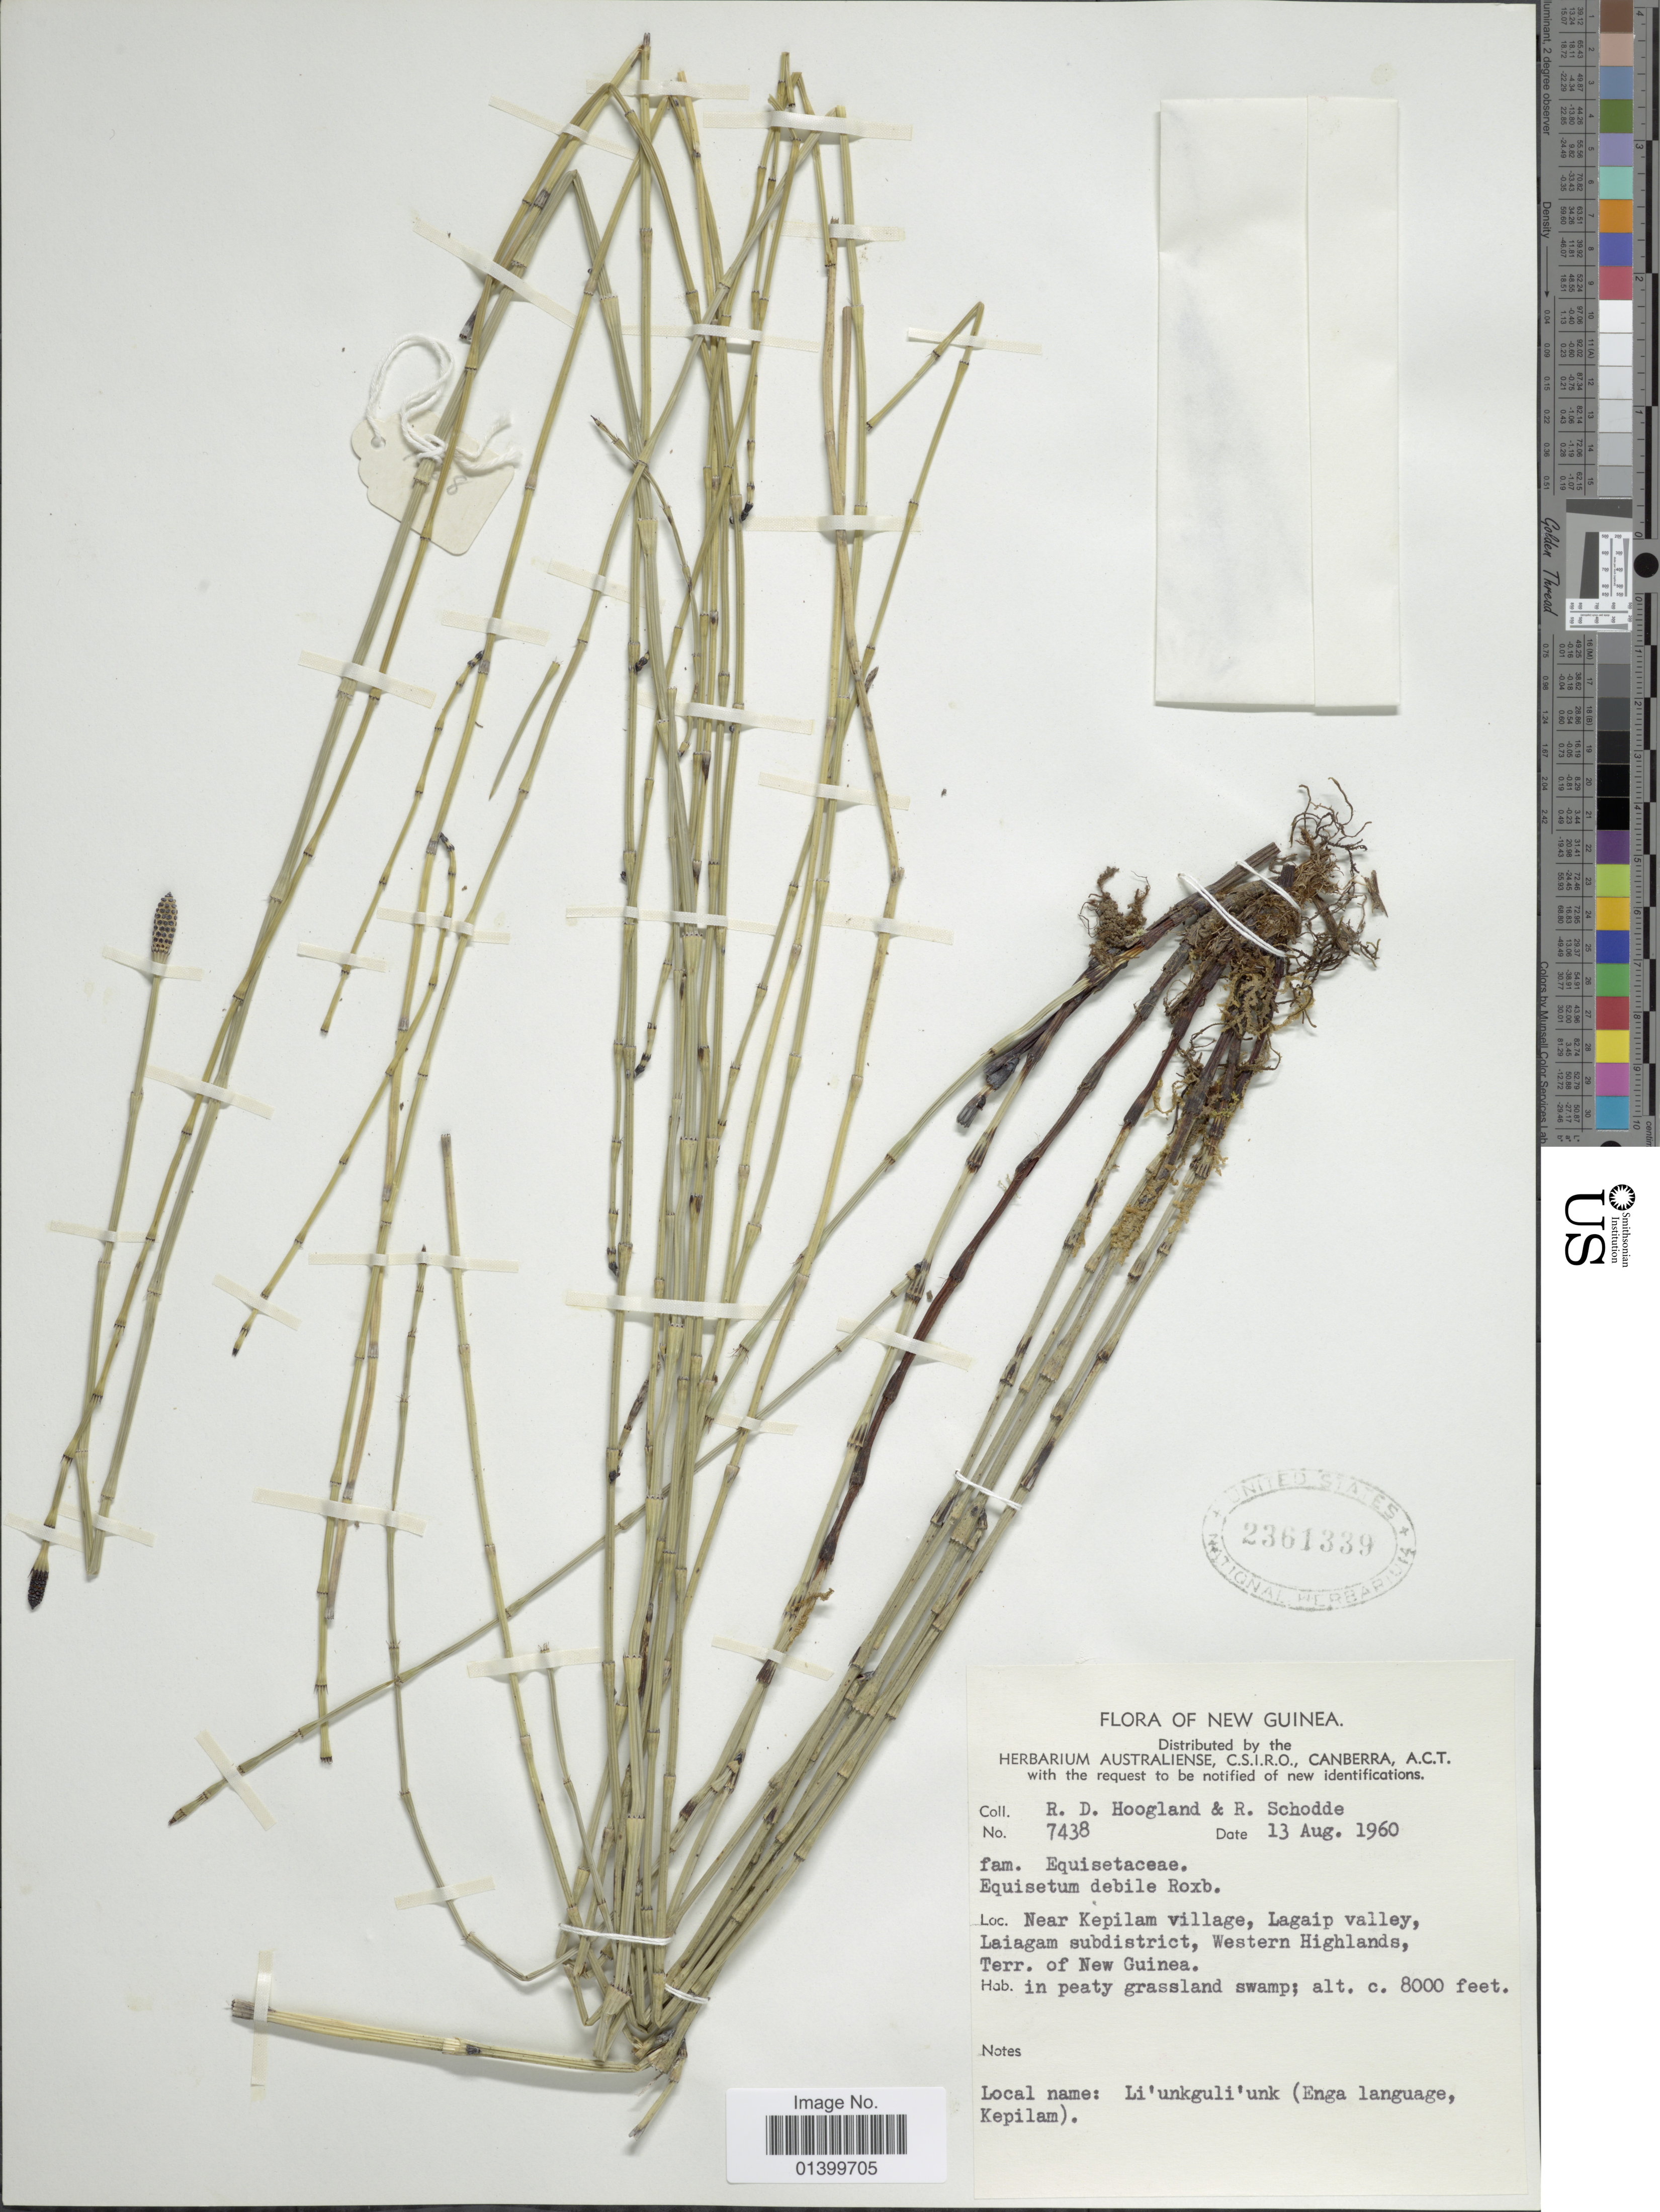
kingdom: Plantae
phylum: Tracheophyta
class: Polypodiopsida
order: Equisetales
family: Equisetaceae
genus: Equisetum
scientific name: Equisetum ramosissimum subsp. debile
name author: (Roxb. ex Vaucher) Hauke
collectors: R. D. Hoogland & R. Schodde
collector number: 7438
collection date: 1960-08-13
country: Papua New Guinea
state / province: Western Highlands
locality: Flora of New Guinea. Near Kepilam village, Lagaip valley, Laiagam subdistrict, Western Highlands, Terr. of New Guinea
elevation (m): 2438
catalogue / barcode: US 2361339